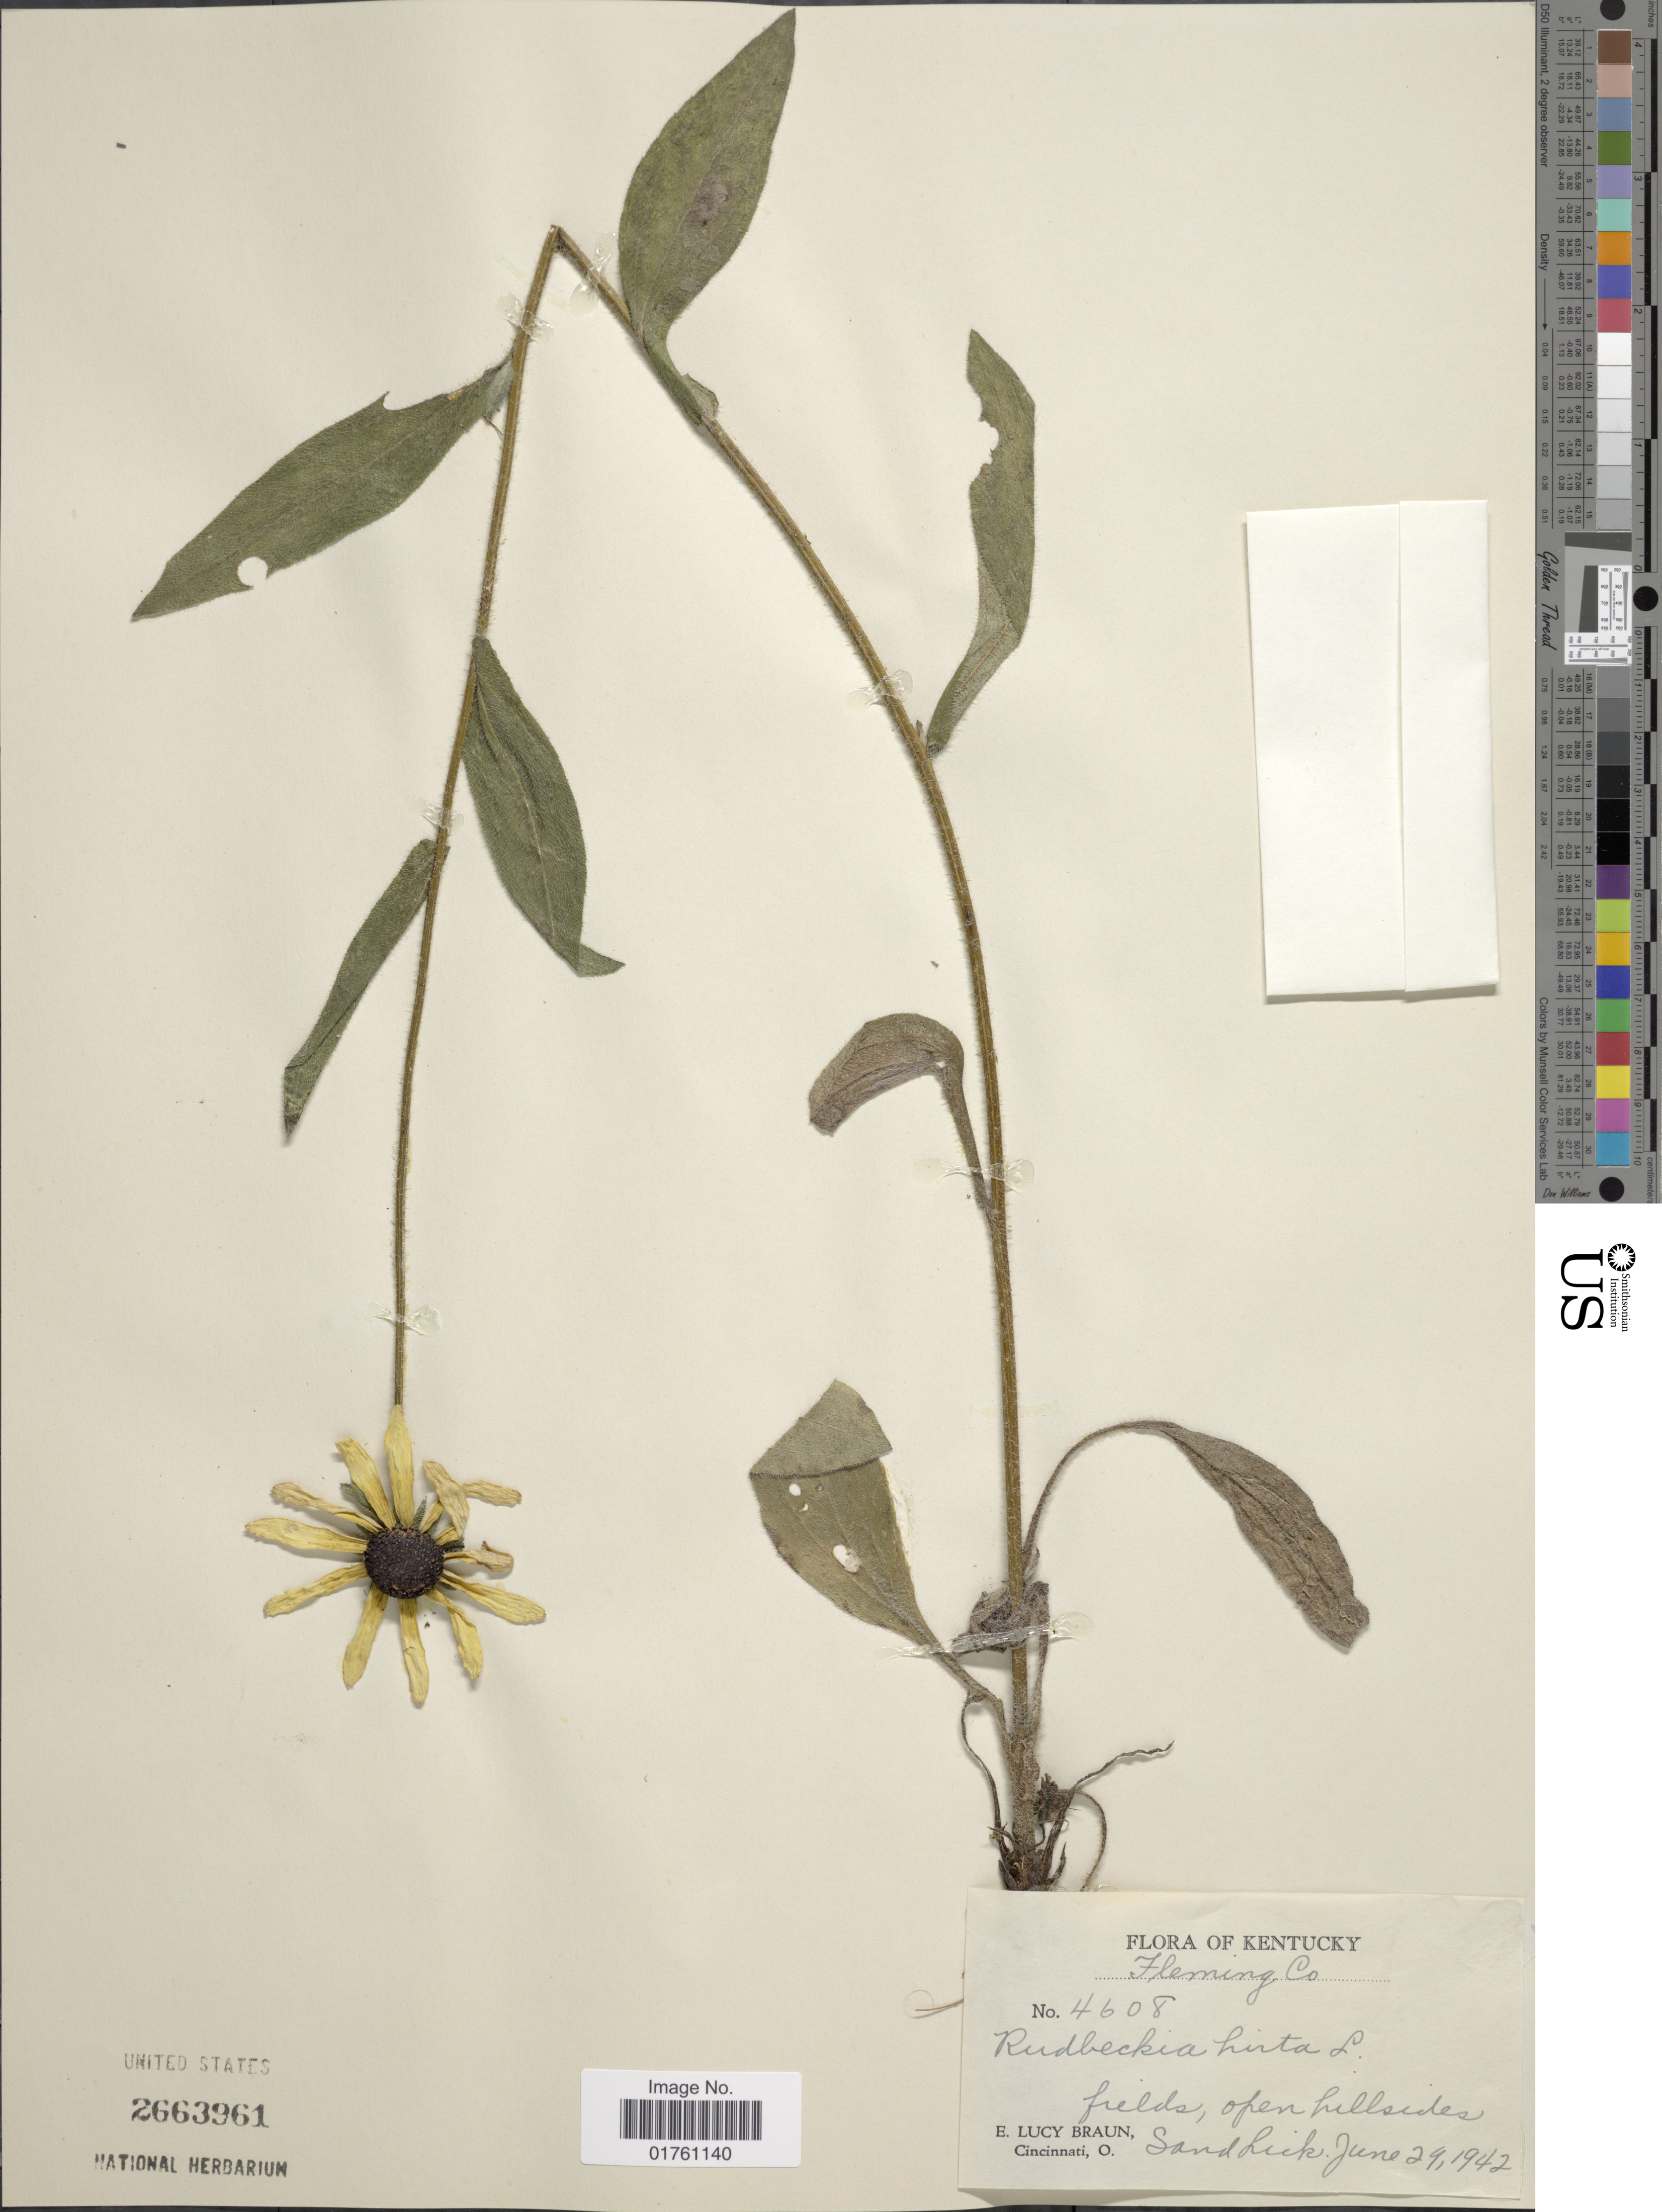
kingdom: Plantae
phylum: Tracheophyta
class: Magnoliopsida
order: Asterales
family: Asteraceae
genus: Rudbeckia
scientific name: Rudbeckia hirta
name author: L.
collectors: E. L. Braun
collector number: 4608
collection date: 1942-06-29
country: United States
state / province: Kentucky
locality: Fleming Co, fields, open hillside, Sand Lick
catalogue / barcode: US 2663961